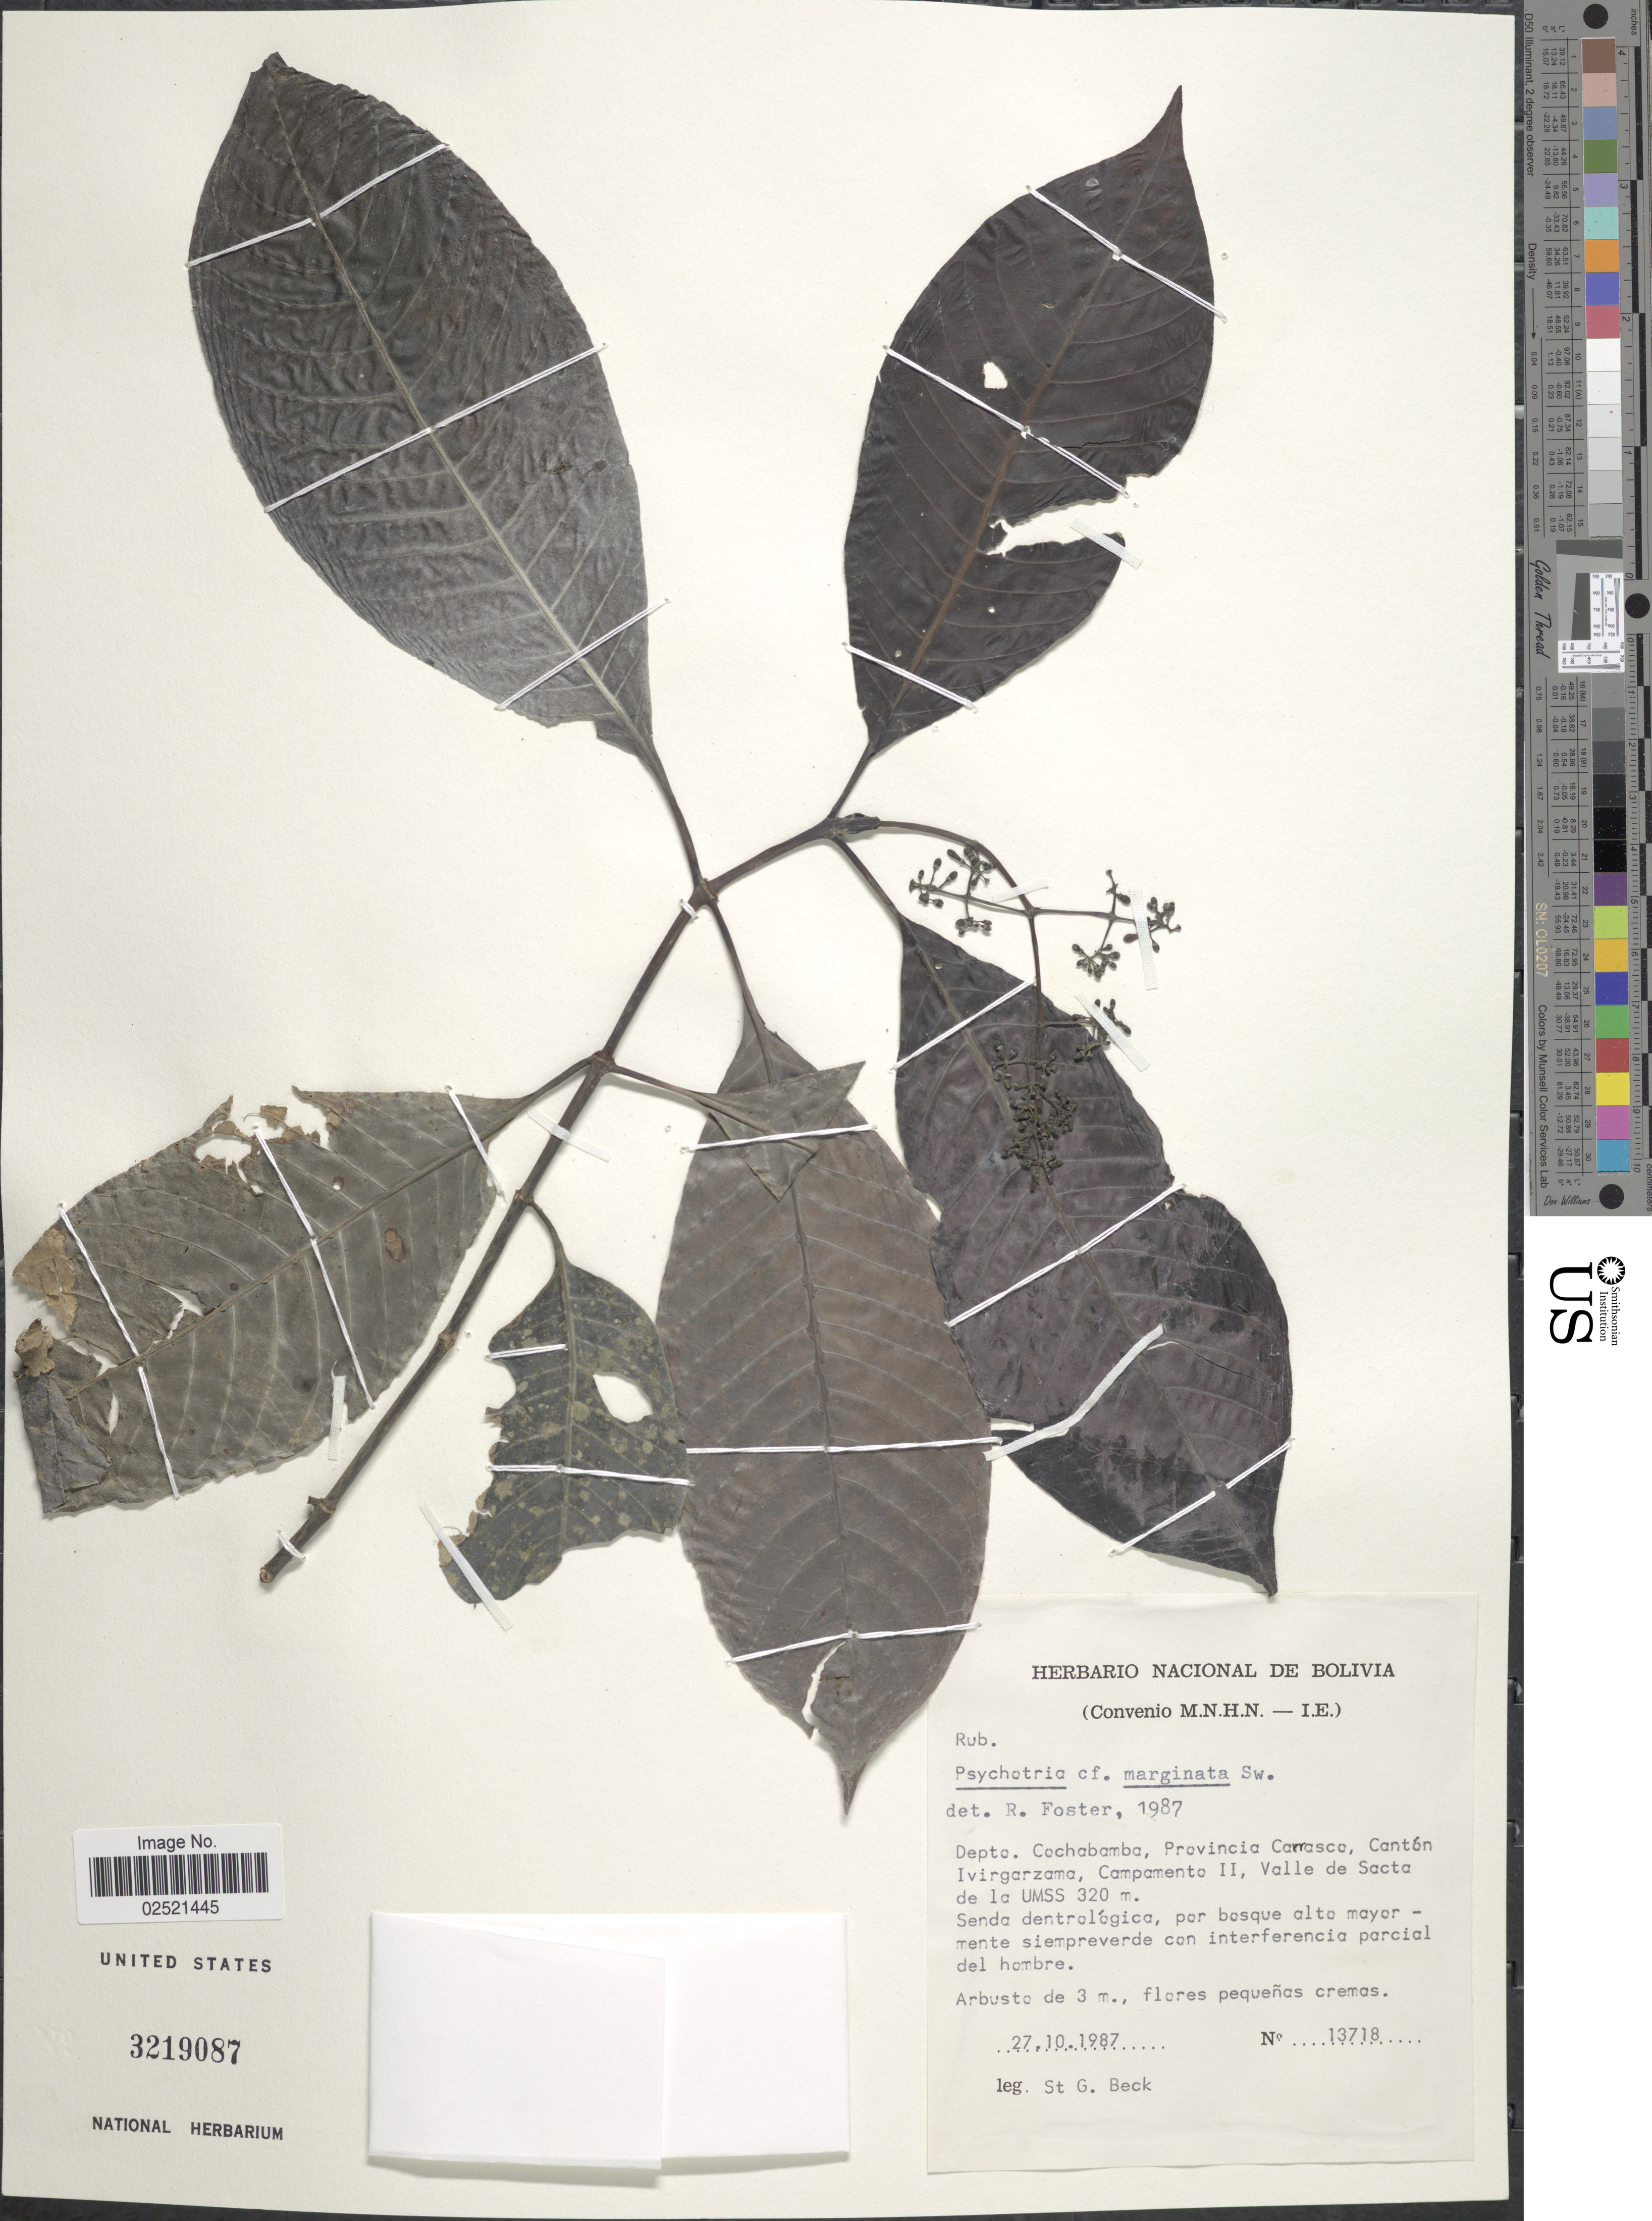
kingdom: Plantae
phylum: Tracheophyta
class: Magnoliopsida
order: Gentianales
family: Rubiaceae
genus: Psychotria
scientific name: Psychotria marginata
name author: Sw.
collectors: S. G. Beck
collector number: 13718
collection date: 1987-10-27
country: Bolivia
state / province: Cochabamba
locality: Provincia Carrasco, Canton Ivirgarzama, Campamento II, Valle de Sacta de la UMSS.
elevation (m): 320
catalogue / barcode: US 3219087